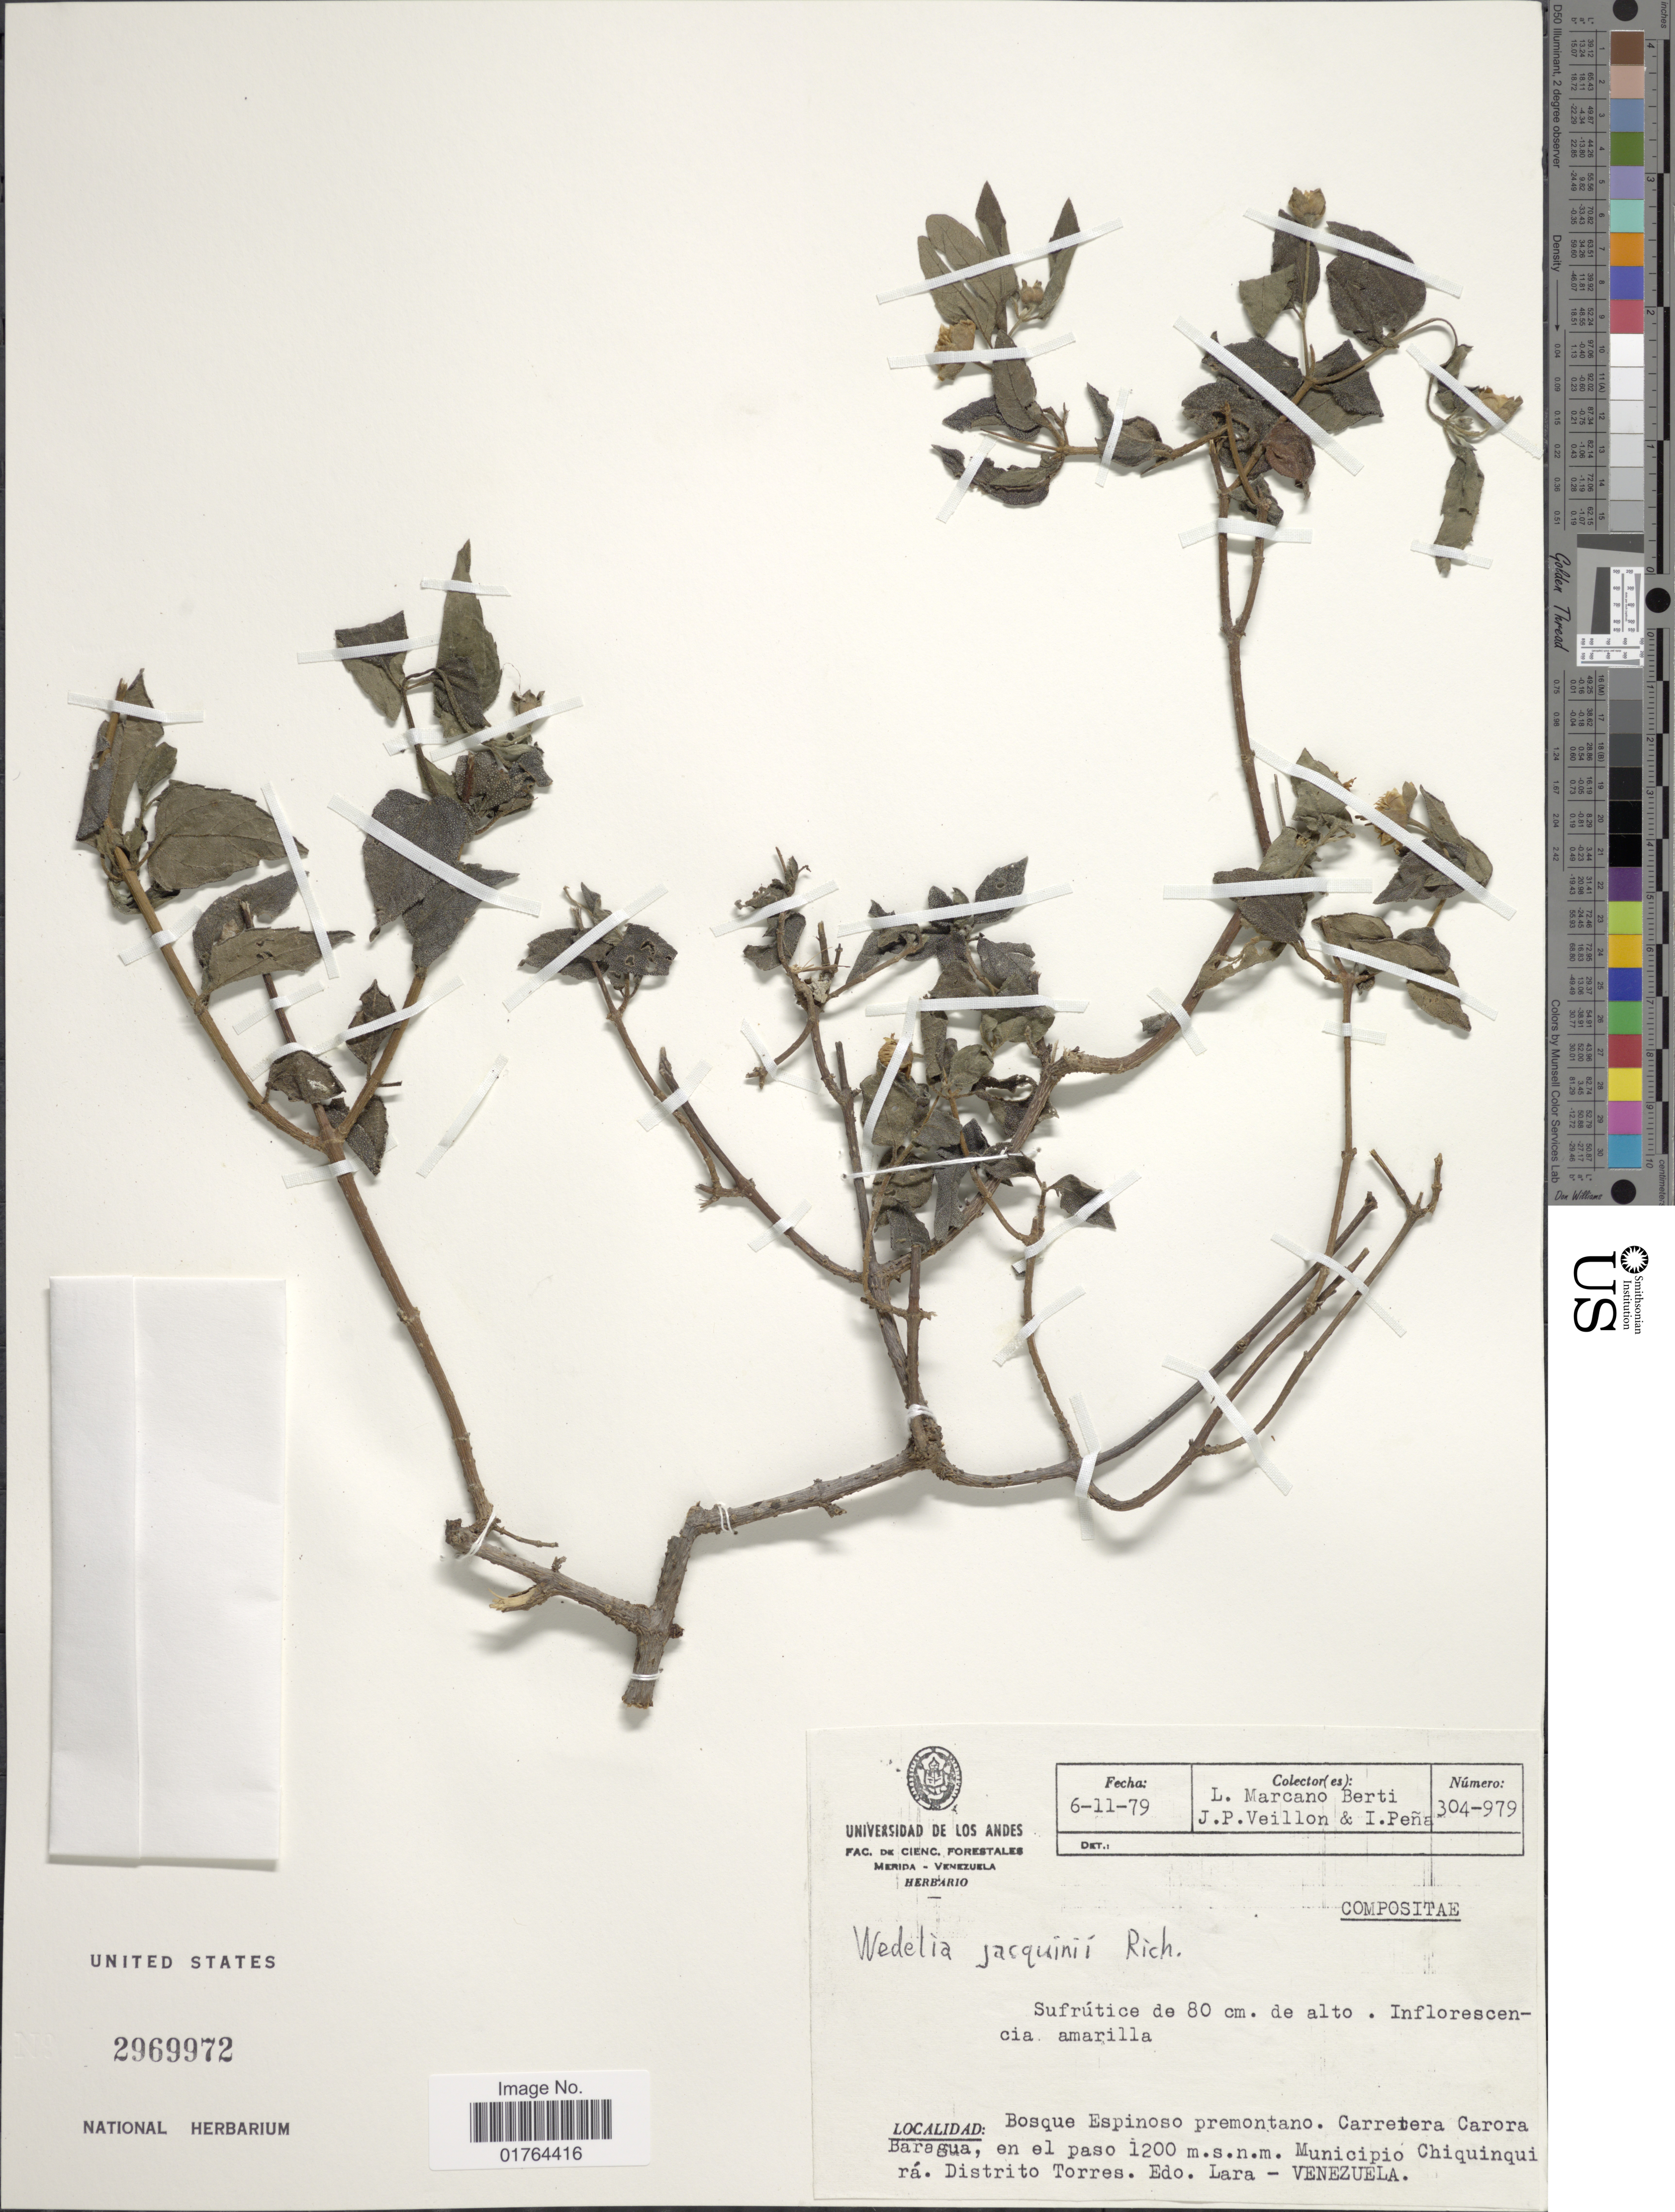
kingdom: Plantae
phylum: Tracheophyta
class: Magnoliopsida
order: Asterales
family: Asteraceae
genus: Wedelia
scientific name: Wedelia calycina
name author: Rich.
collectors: L. Marcano-Berti, J. Veillon & I. Pena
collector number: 304-979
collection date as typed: Transcribed d/m/y: 6/11/79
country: Venezuela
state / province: Lara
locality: Bosque Espinoso premontano, Carreter Carora Baragua, Municipio Chiquinquira, Distrito Torres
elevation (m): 1200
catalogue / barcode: US 2969972